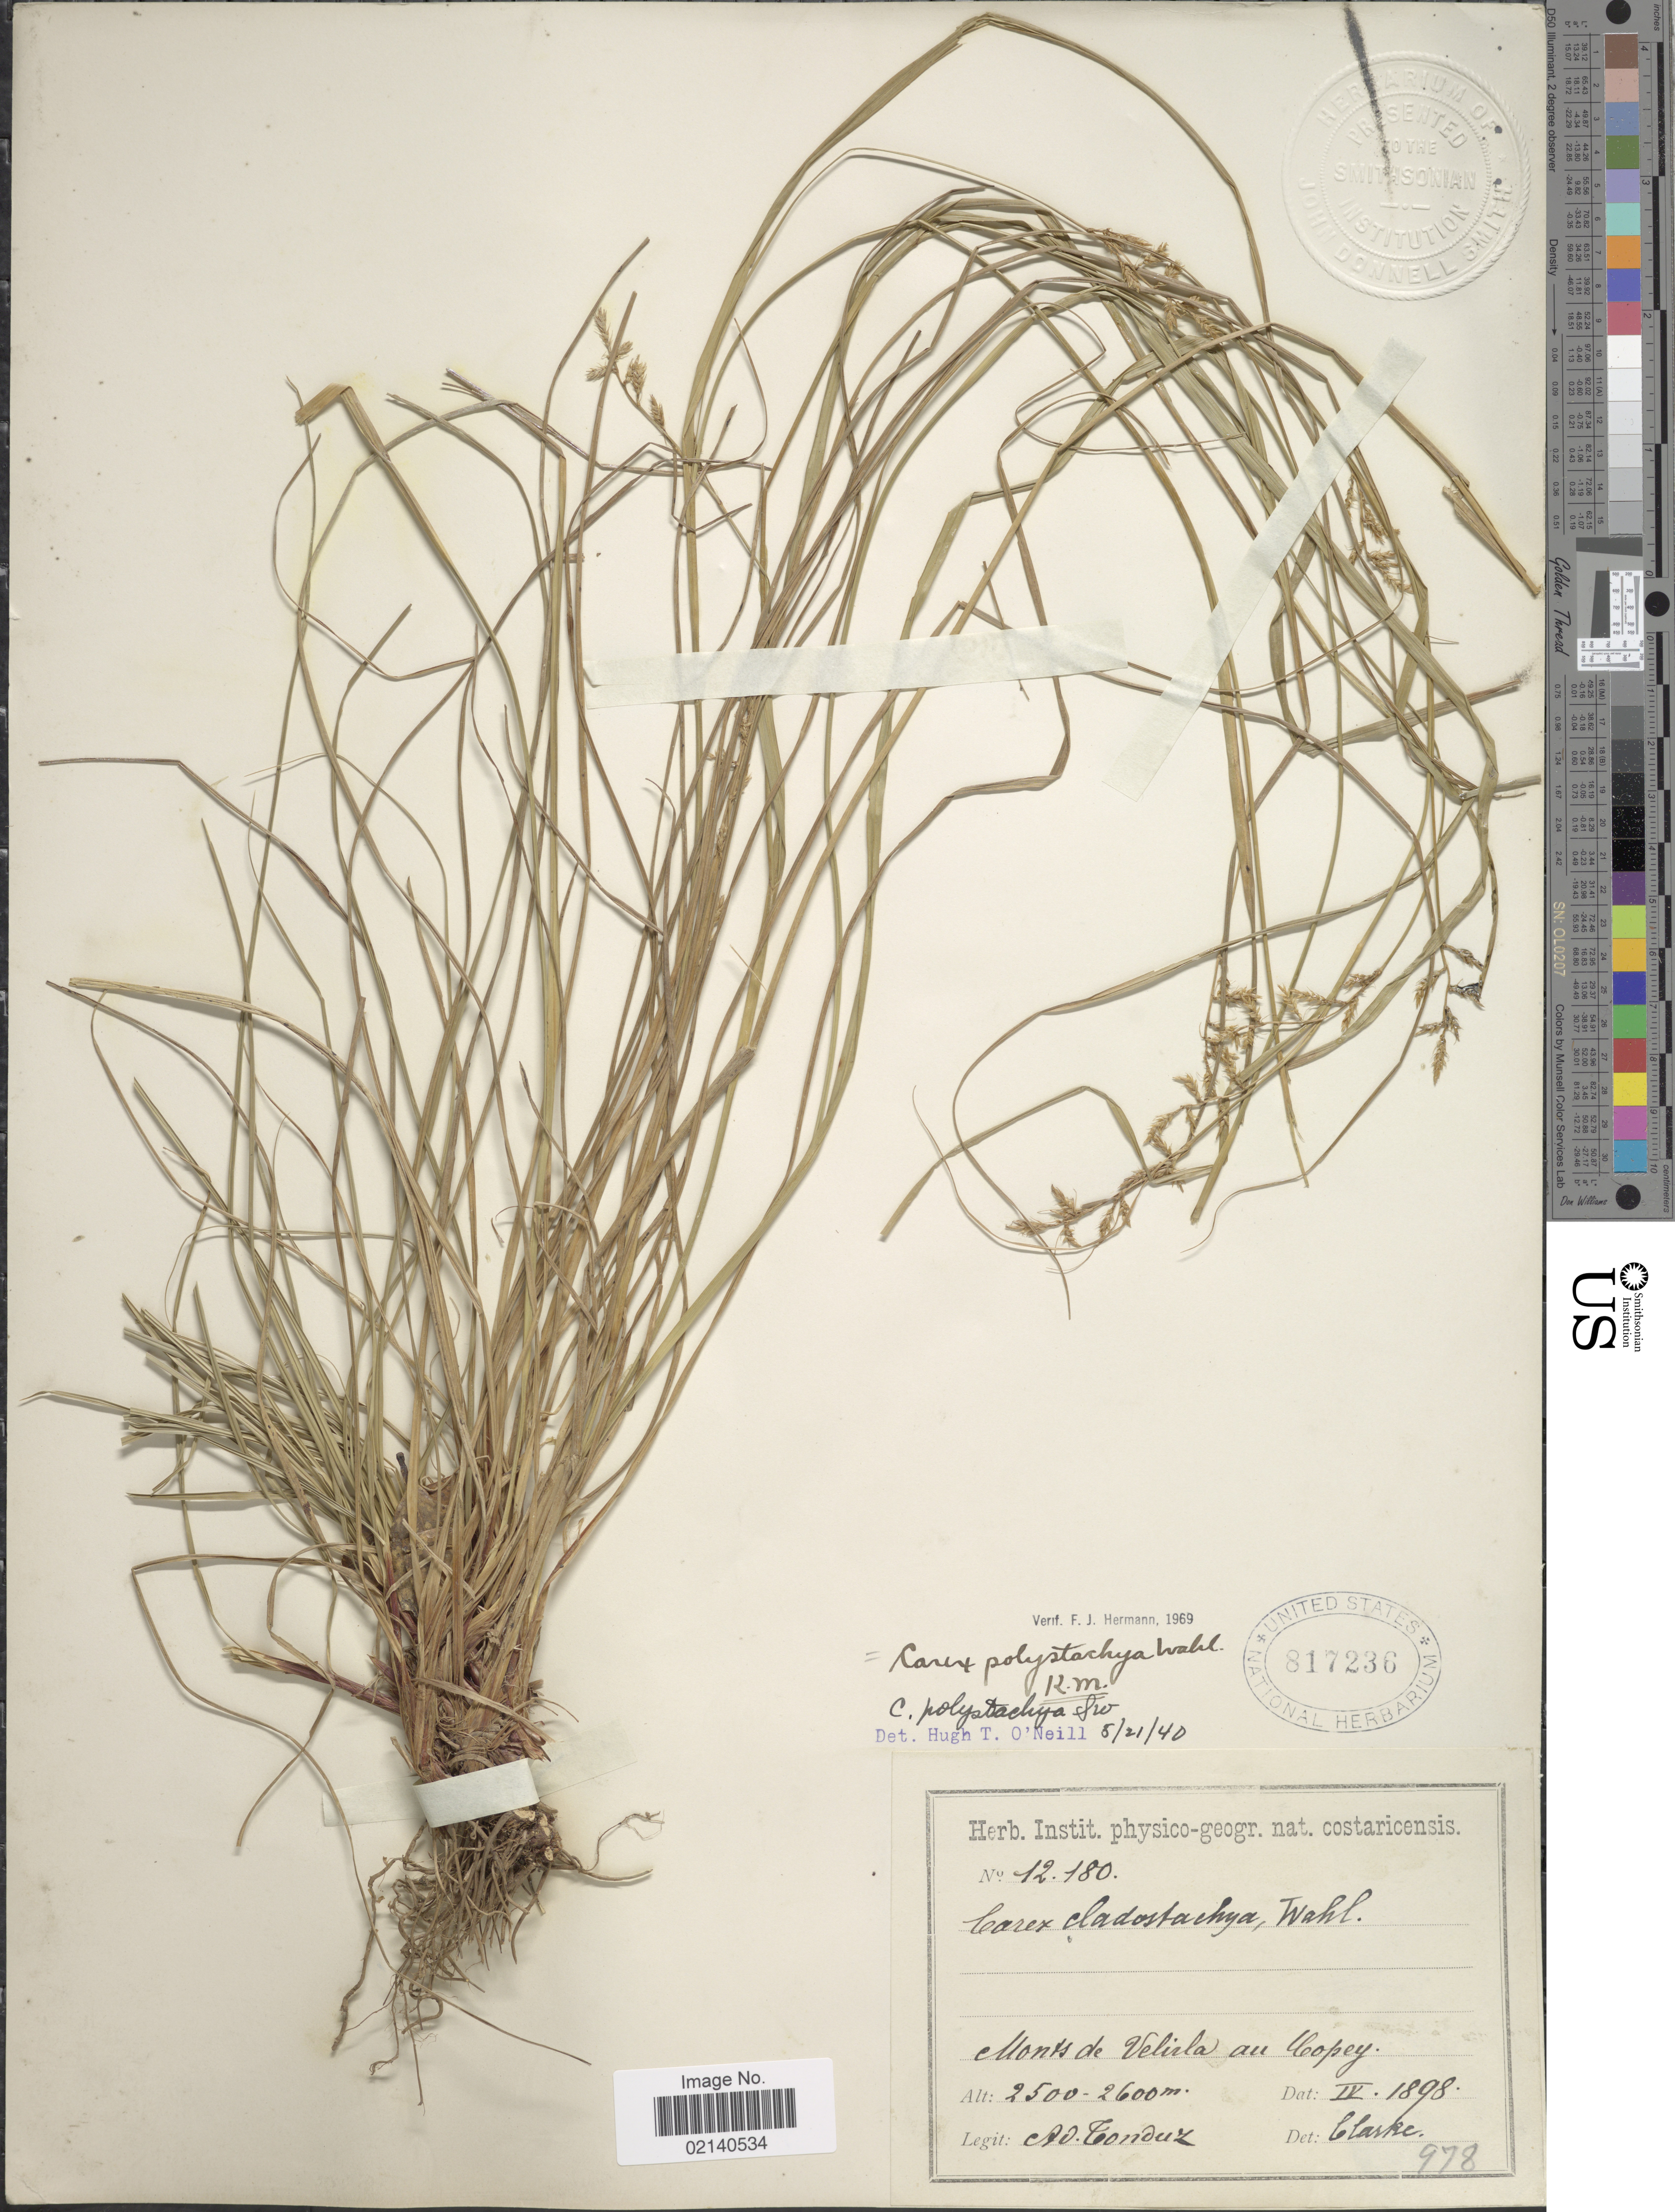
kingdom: Plantae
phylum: Tracheophyta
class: Liliopsida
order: Poales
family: Cyperaceae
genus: Carex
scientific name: Carex polystachya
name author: Sw. ex Wahlenb.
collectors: A. Tonduz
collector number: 12180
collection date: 1898-04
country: Costa Rica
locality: Monts de Velirla an Copey.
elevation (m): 2500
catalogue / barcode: US 817236